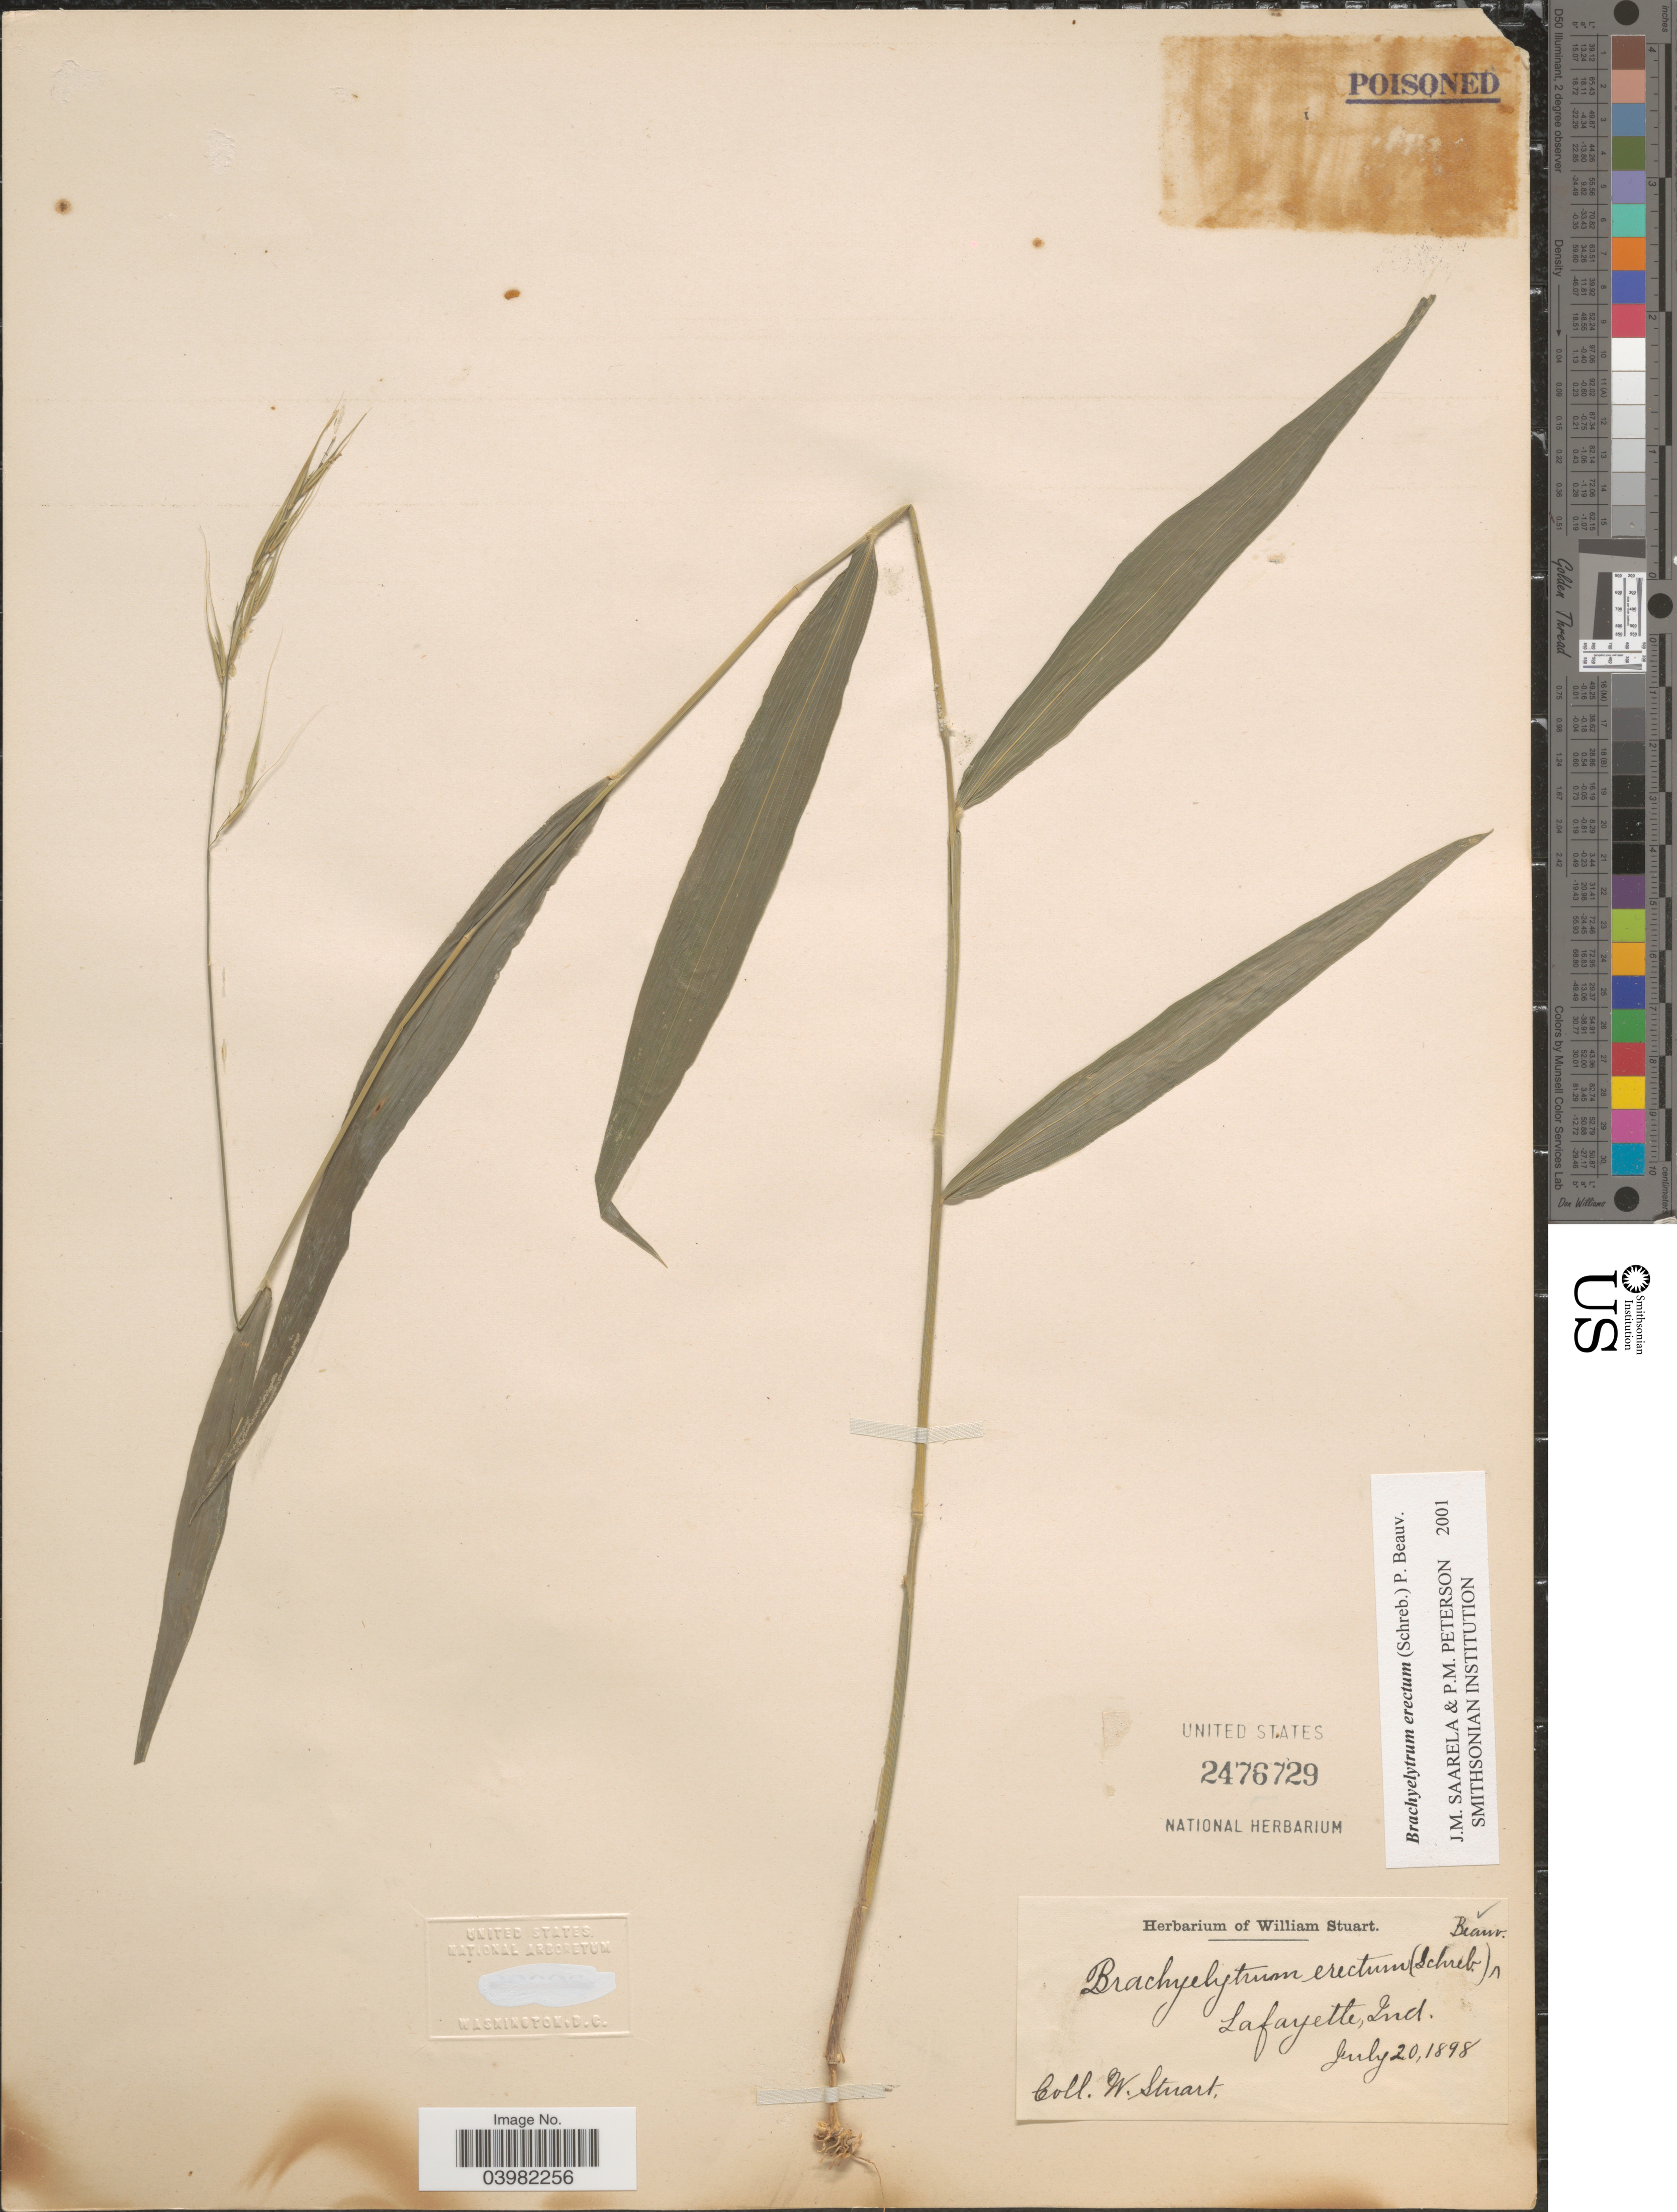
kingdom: Plantae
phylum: Tracheophyta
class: Liliopsida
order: Poales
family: Poaceae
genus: Brachyelytrum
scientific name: Brachyelytrum erectum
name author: (Schreb.) P. Beauv.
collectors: W. Stuart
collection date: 1898-07-20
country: United States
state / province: Indiana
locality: Lafayette.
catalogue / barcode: US 2476729